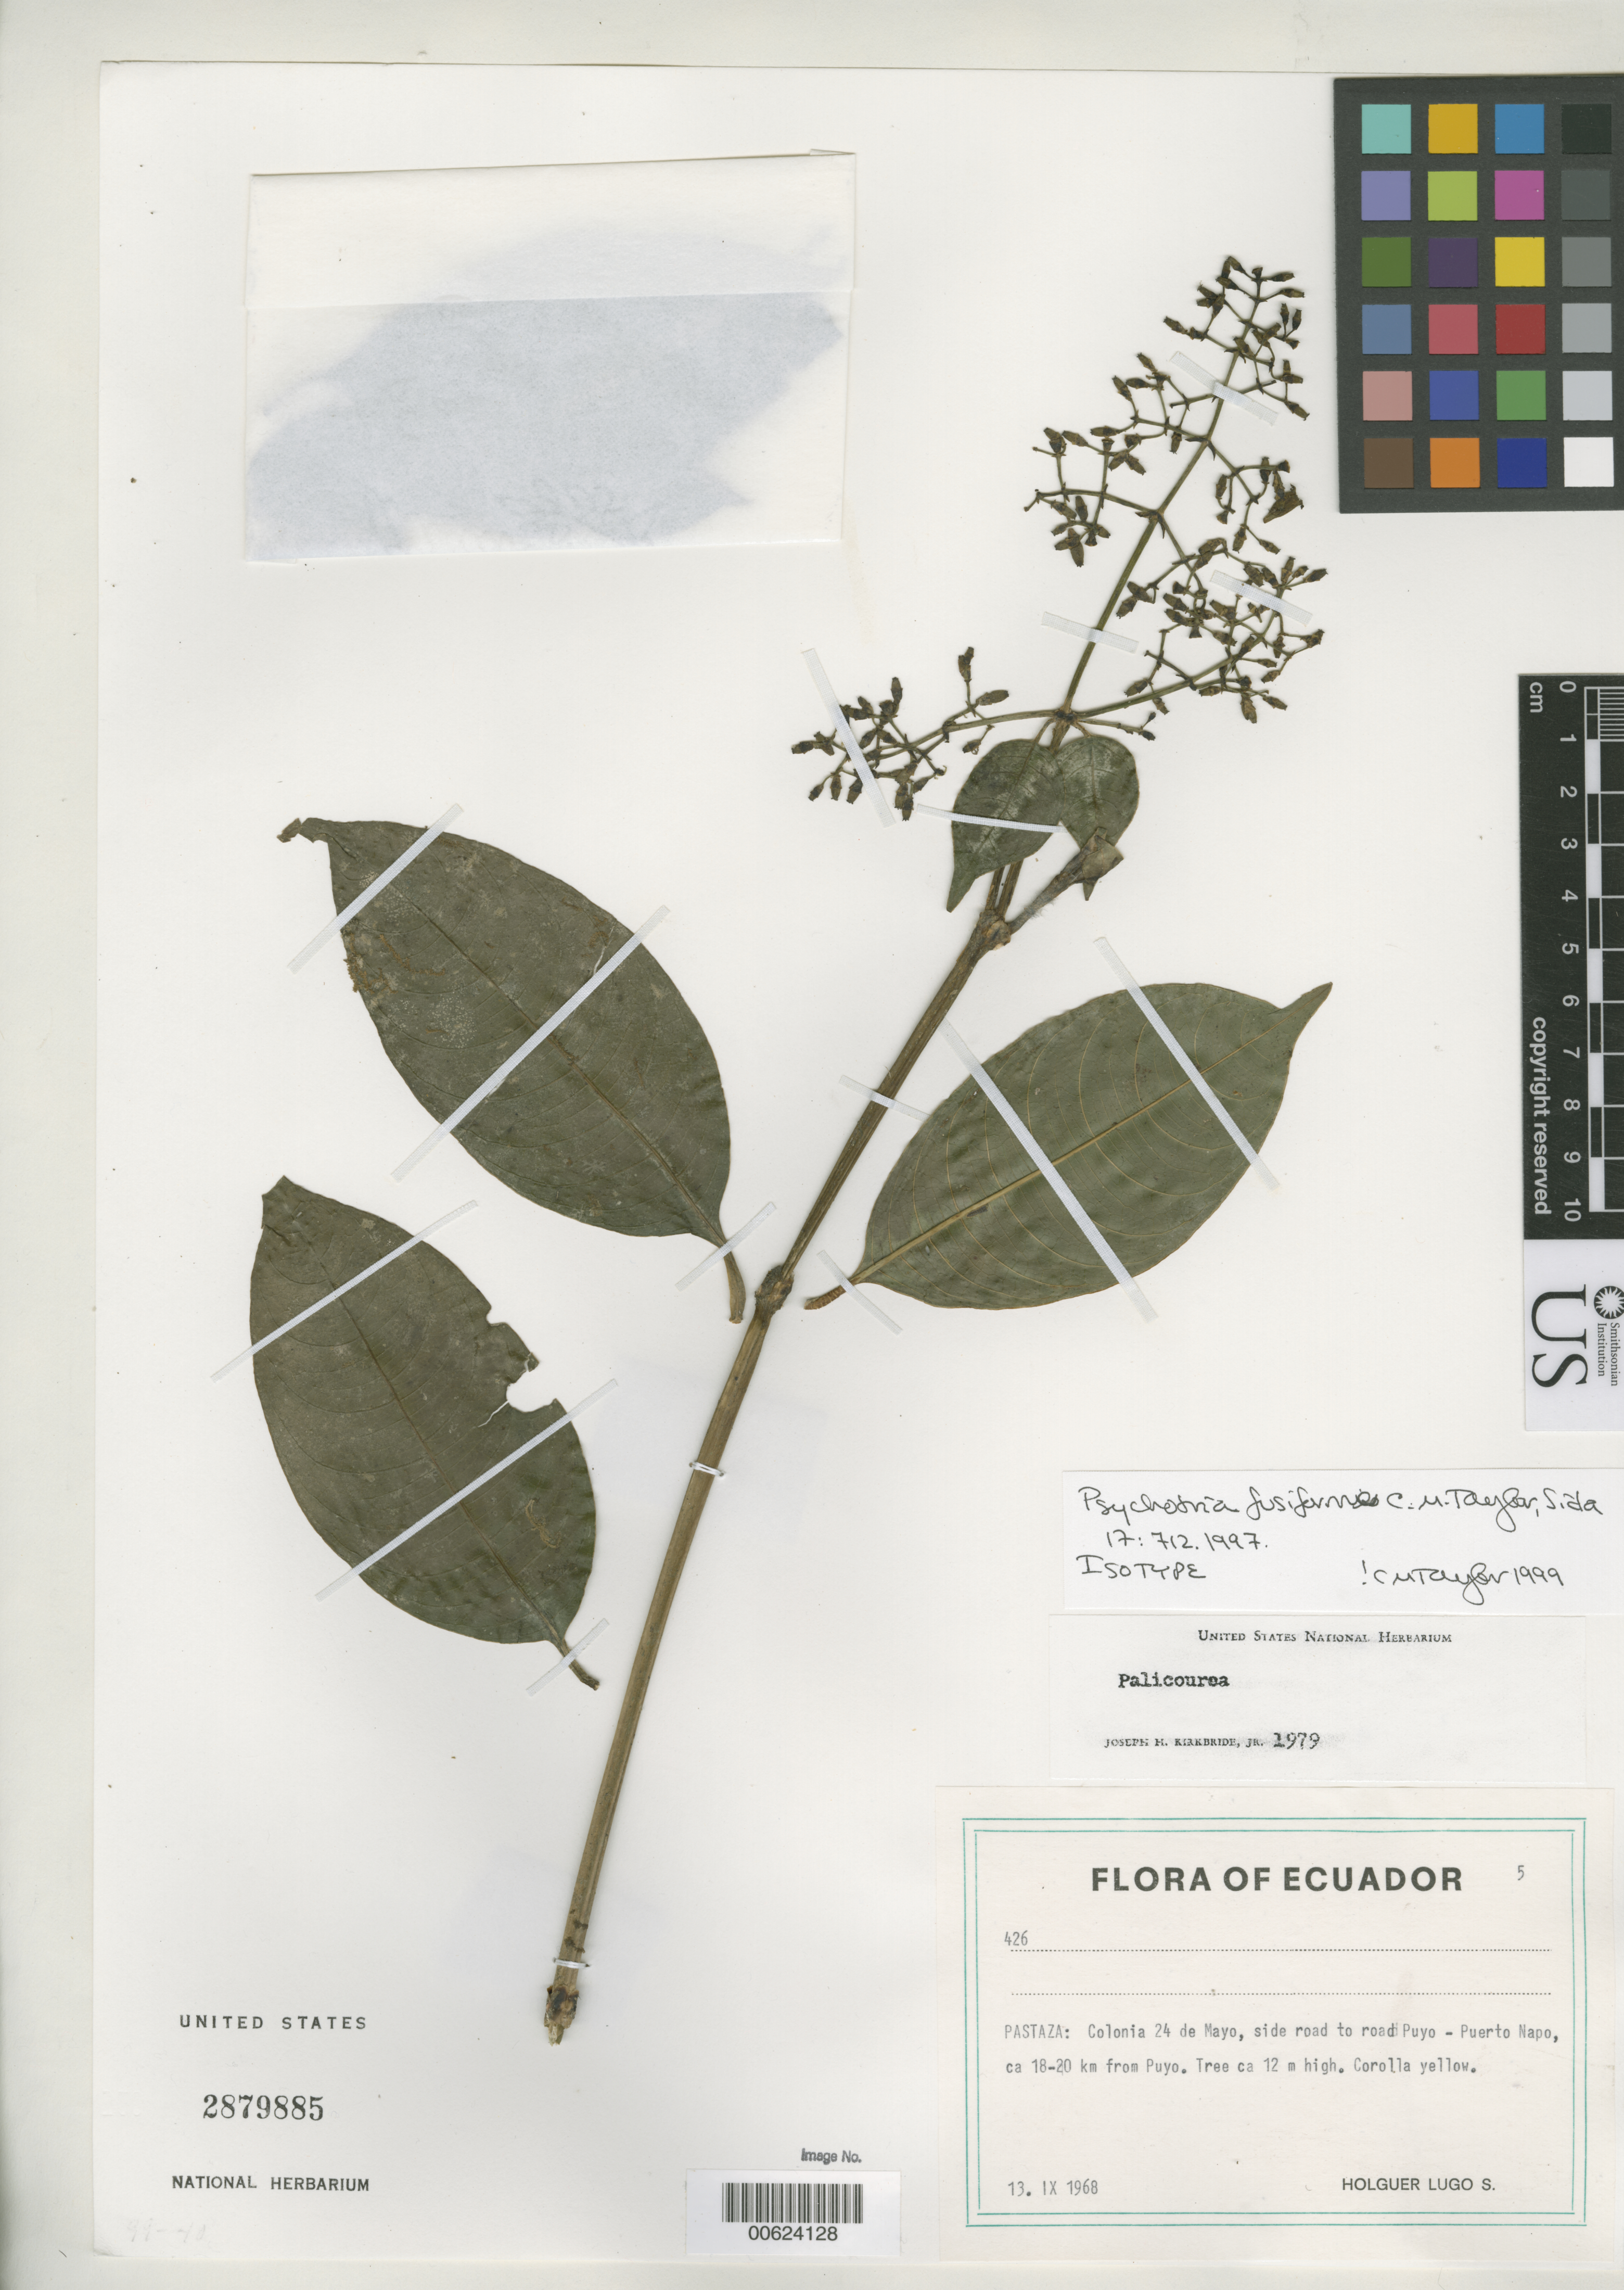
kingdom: Plantae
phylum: Tracheophyta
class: Magnoliopsida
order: Gentianales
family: Rubiaceae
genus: Psychotria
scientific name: Psychotria fusiformis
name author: C.M. Taylor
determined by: Taylor, Charlotte M.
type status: Isotype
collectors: H. Lugo S.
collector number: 426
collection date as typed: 13 Sep 1968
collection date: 1968-09-13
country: Ecuador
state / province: Pastaza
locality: Colonia, road to Puyo-Puerto Napo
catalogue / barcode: US 2879885